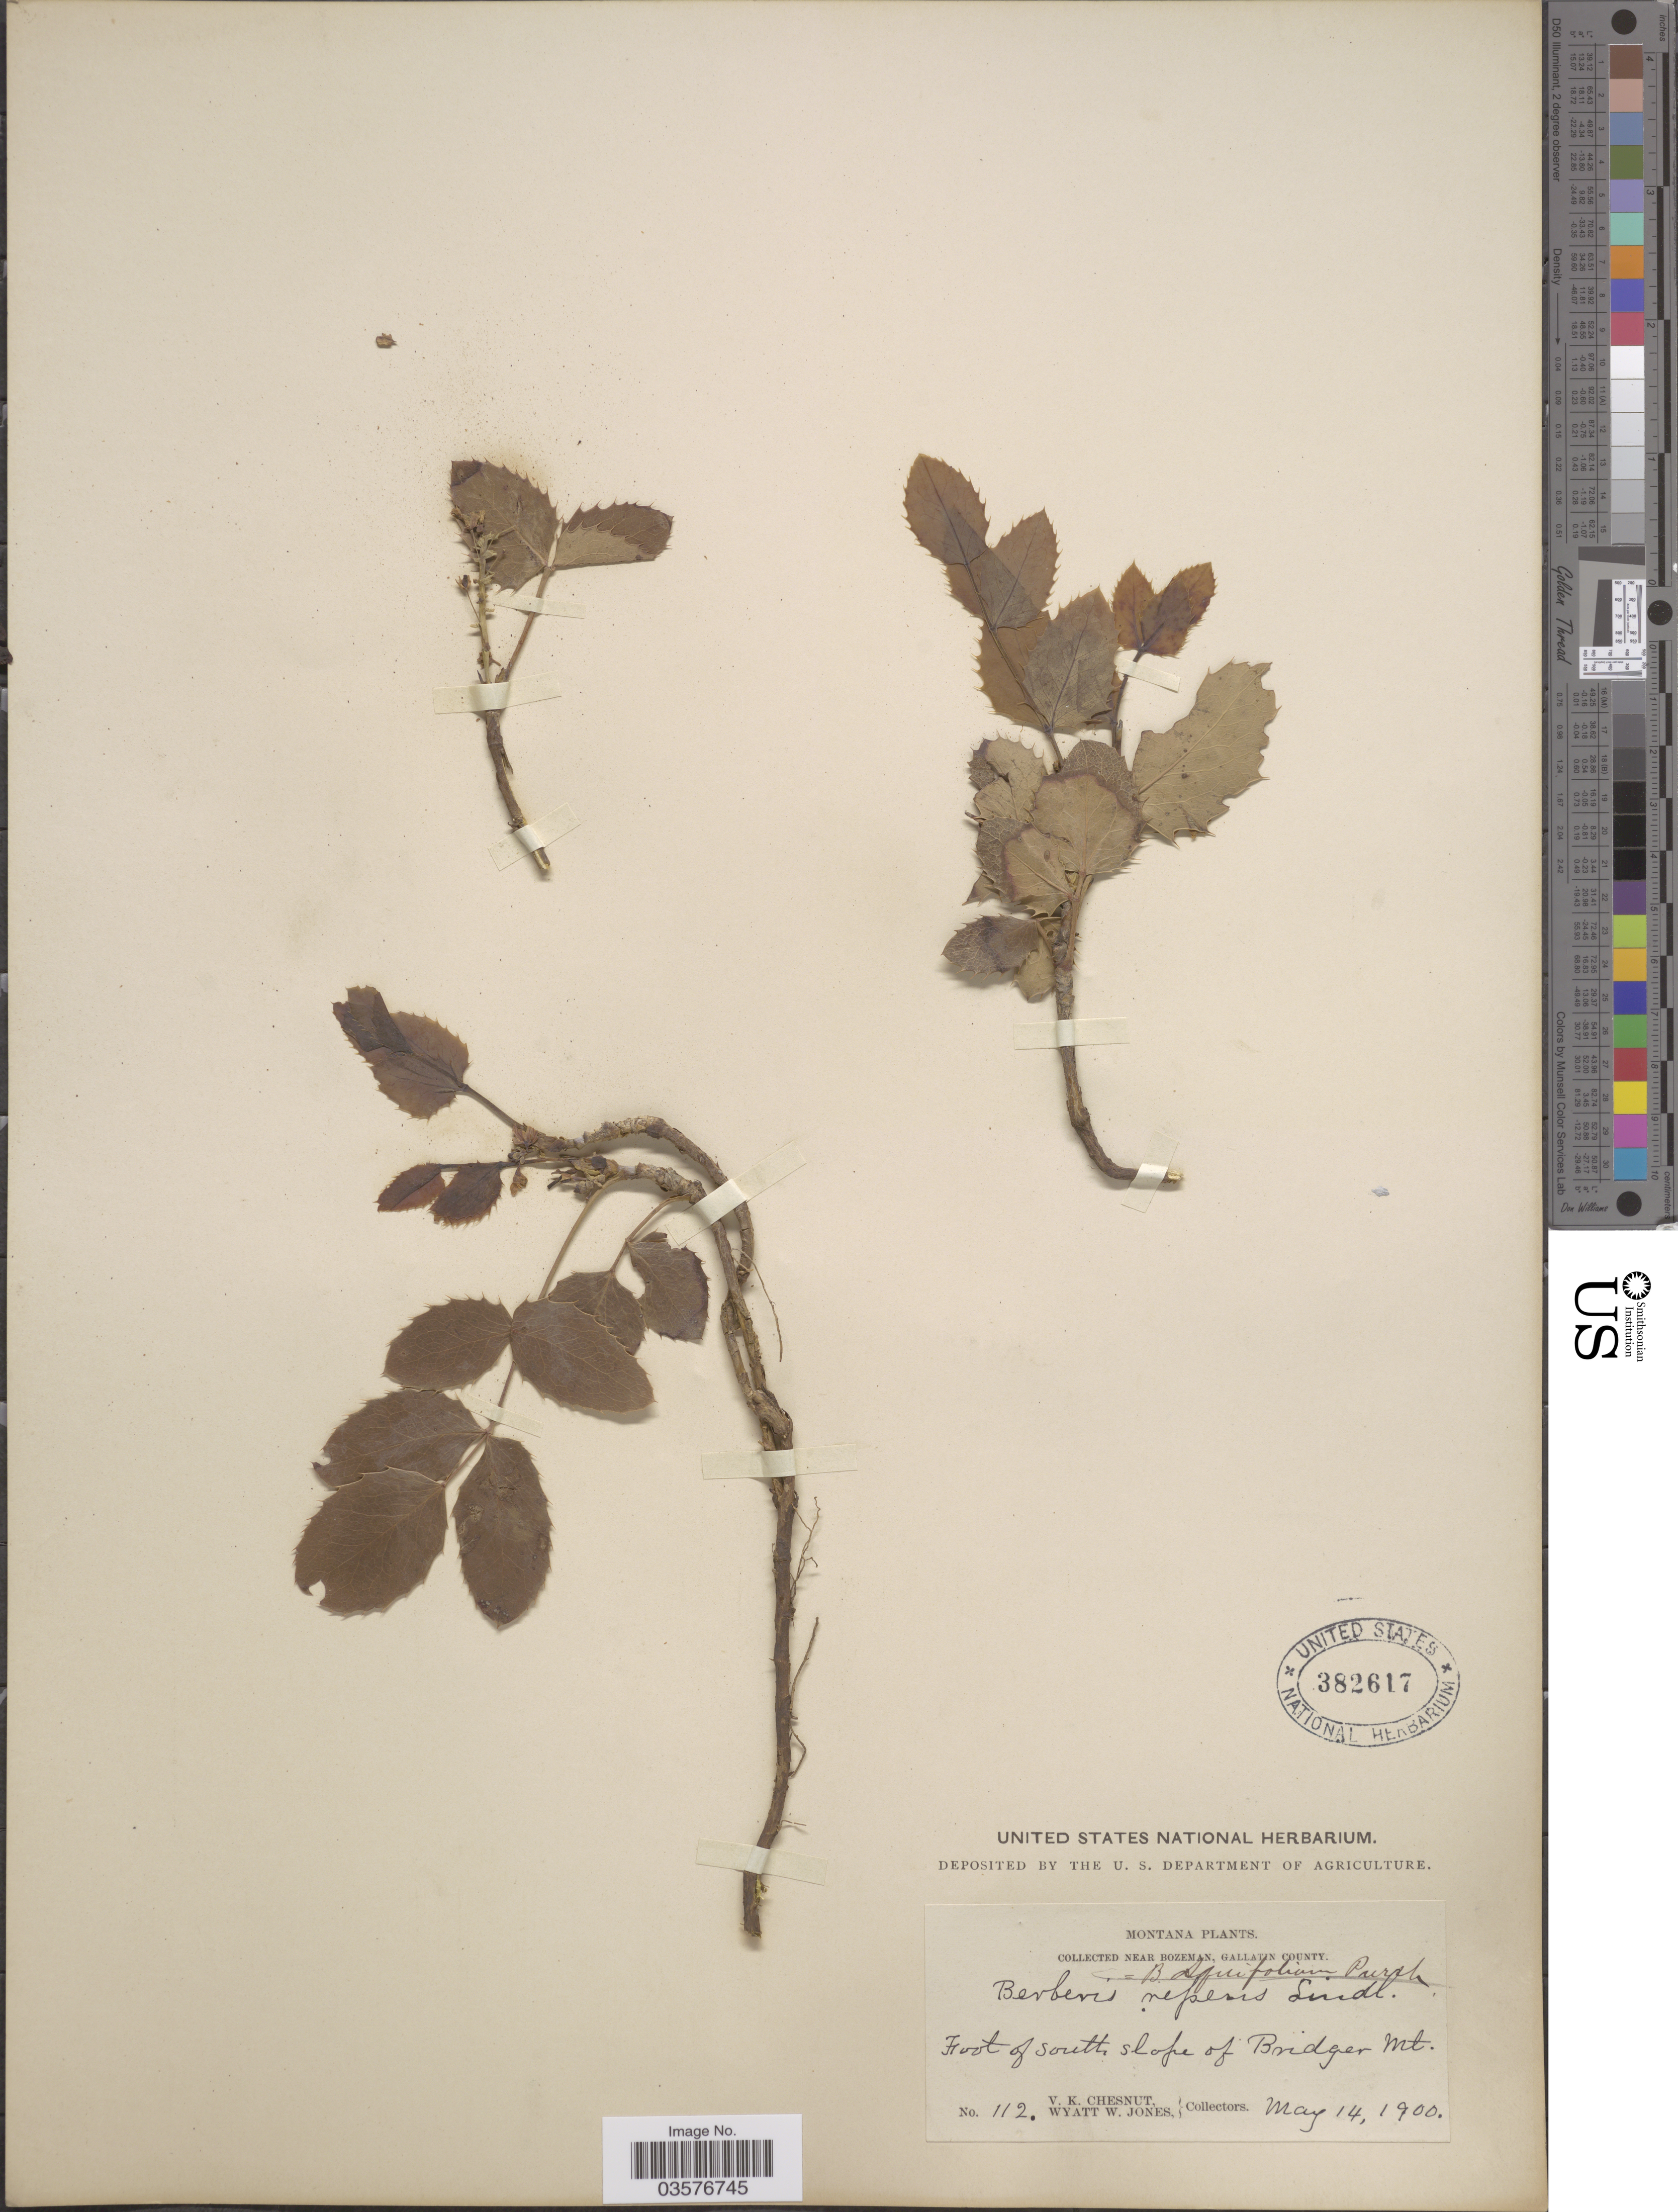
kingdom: Plantae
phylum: Tracheophyta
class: Magnoliopsida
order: Ranunculales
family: Berberidaceae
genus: Mahonia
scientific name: Mahonia repens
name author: (Lindl.) G. Don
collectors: V. Chesnut & W. W. Jones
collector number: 112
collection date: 1900-05-14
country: United States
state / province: Montana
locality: Near Bozeman, Gallatin County. Foot of south slope of Bridger Mt.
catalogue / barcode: US 382617